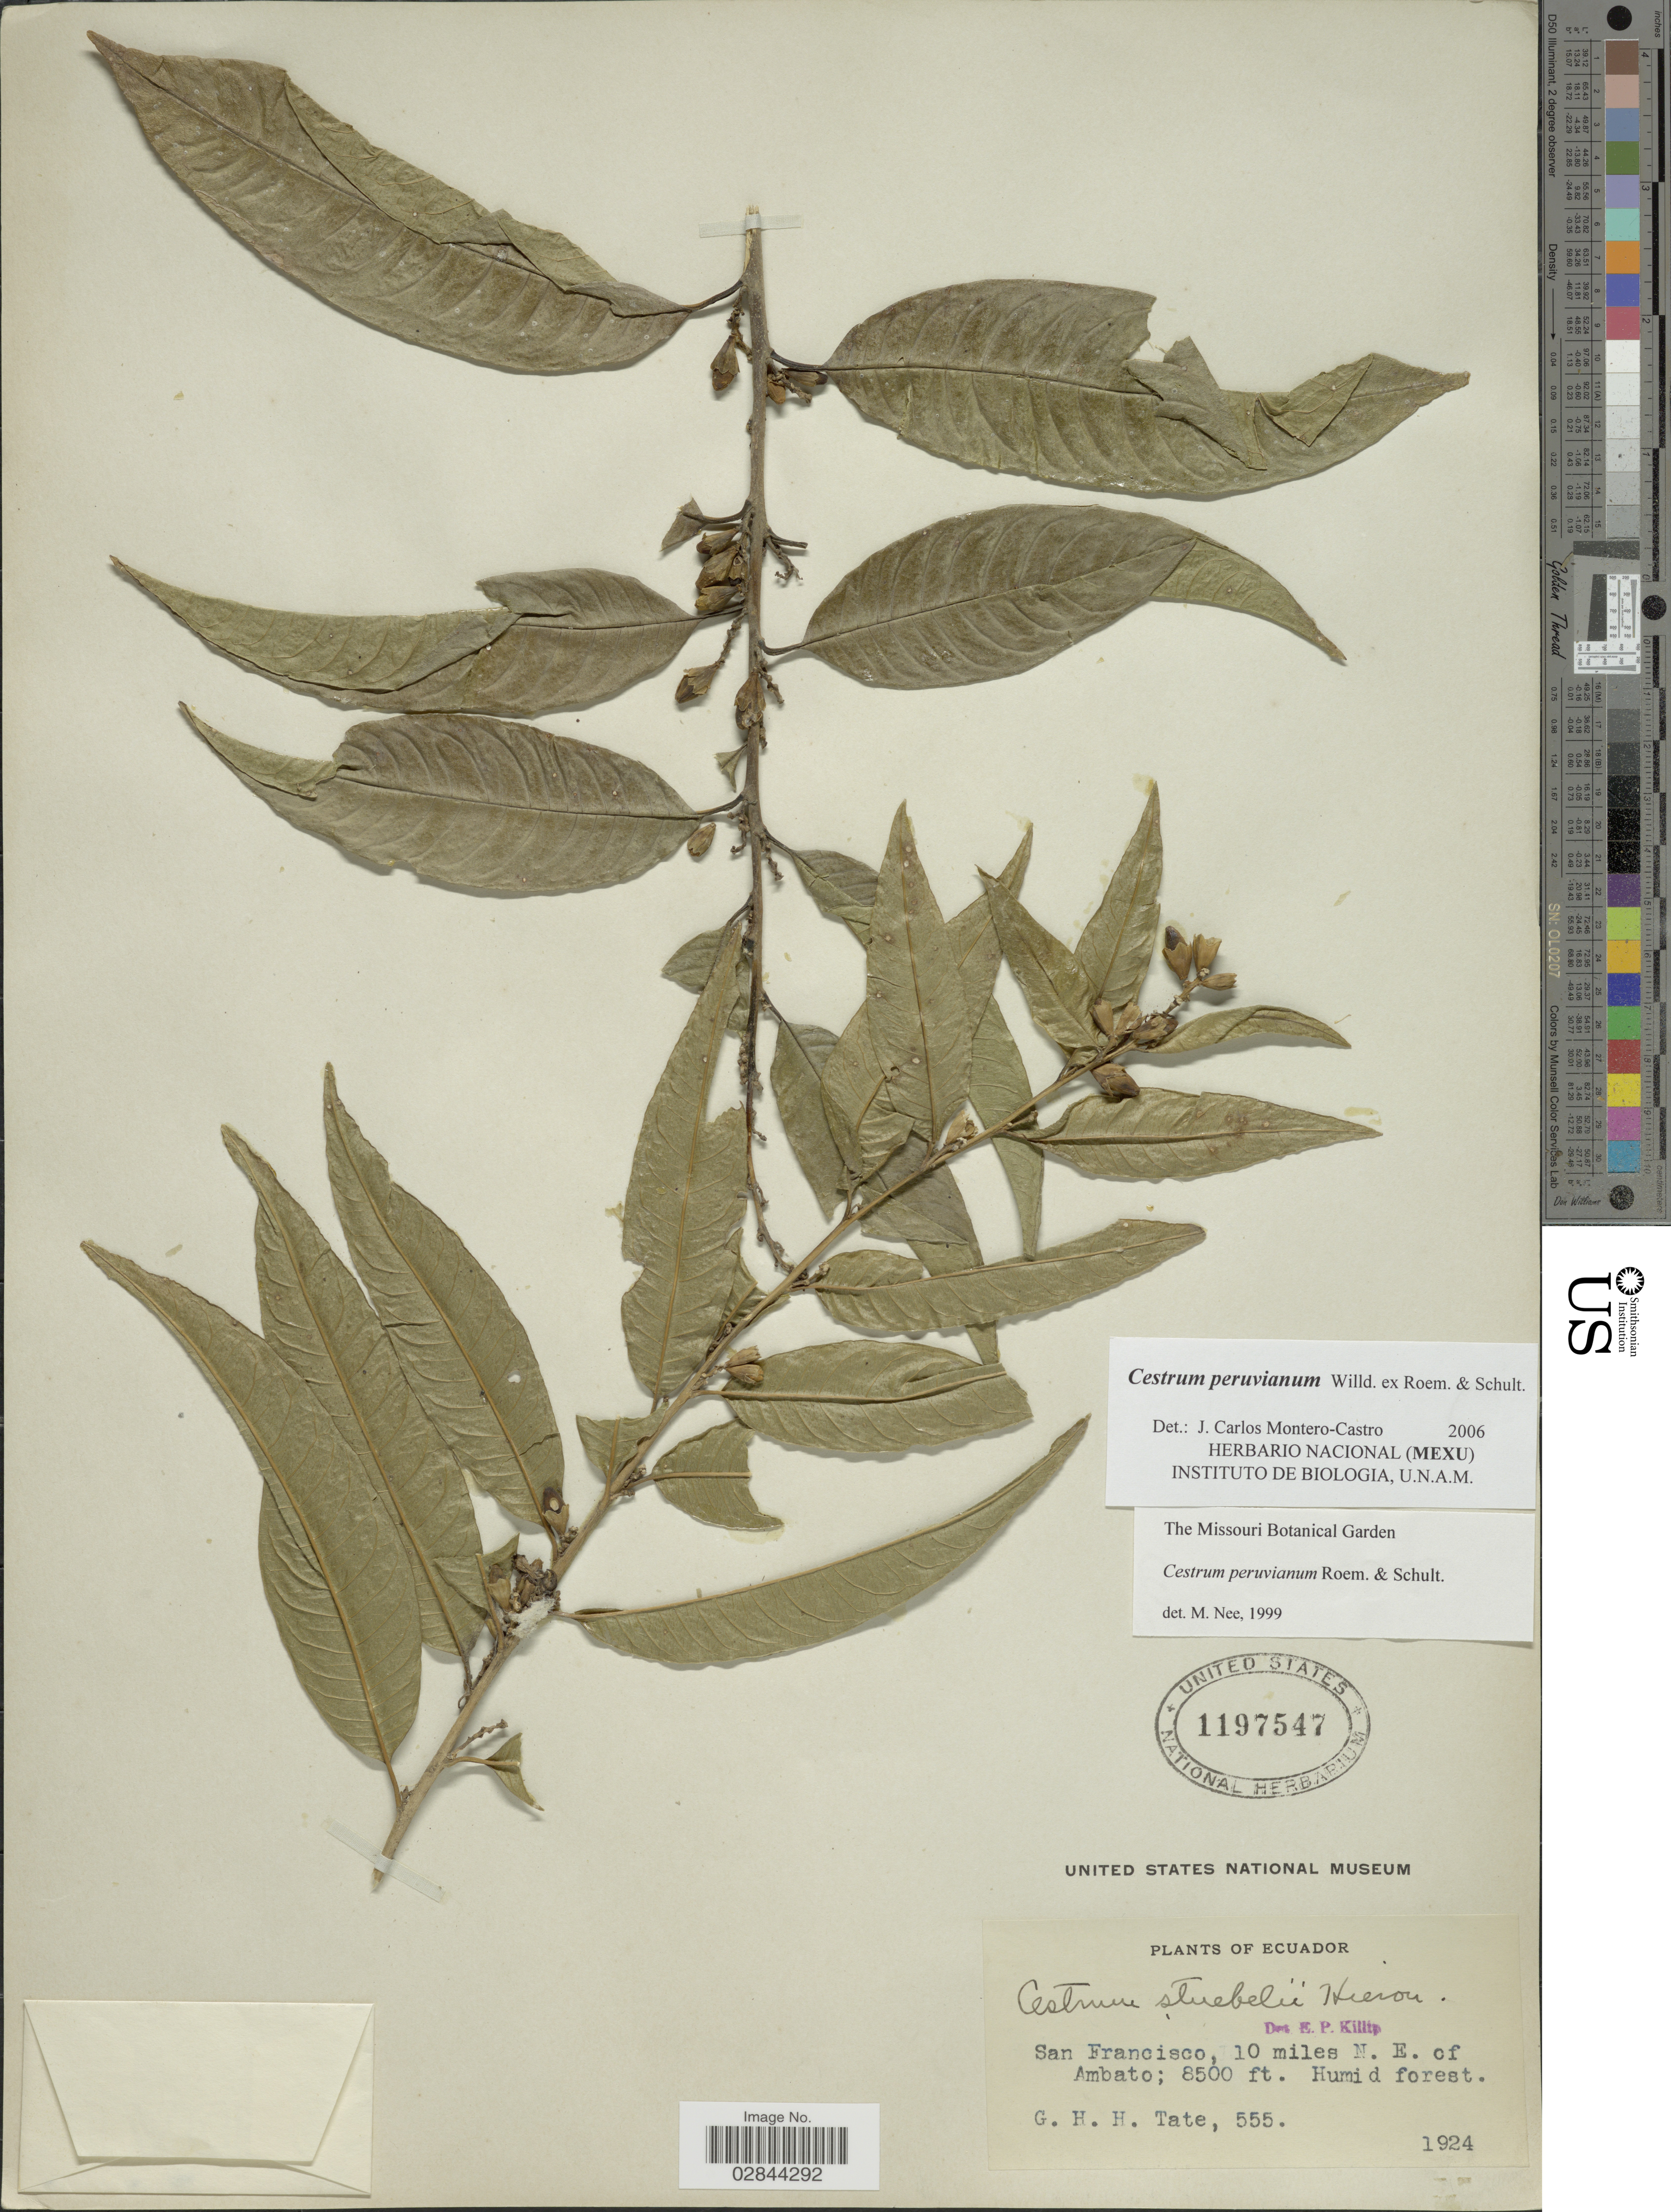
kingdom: Plantae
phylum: Tracheophyta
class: Magnoliopsida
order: Solanales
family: Solanaceae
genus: Cestrum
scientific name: Cestrum affine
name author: Kunth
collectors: G. H. H.Tate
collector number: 555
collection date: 1924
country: Ecuador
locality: San Francisco, 10 miles N.E. of Ambato.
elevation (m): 2591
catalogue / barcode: US 1197547